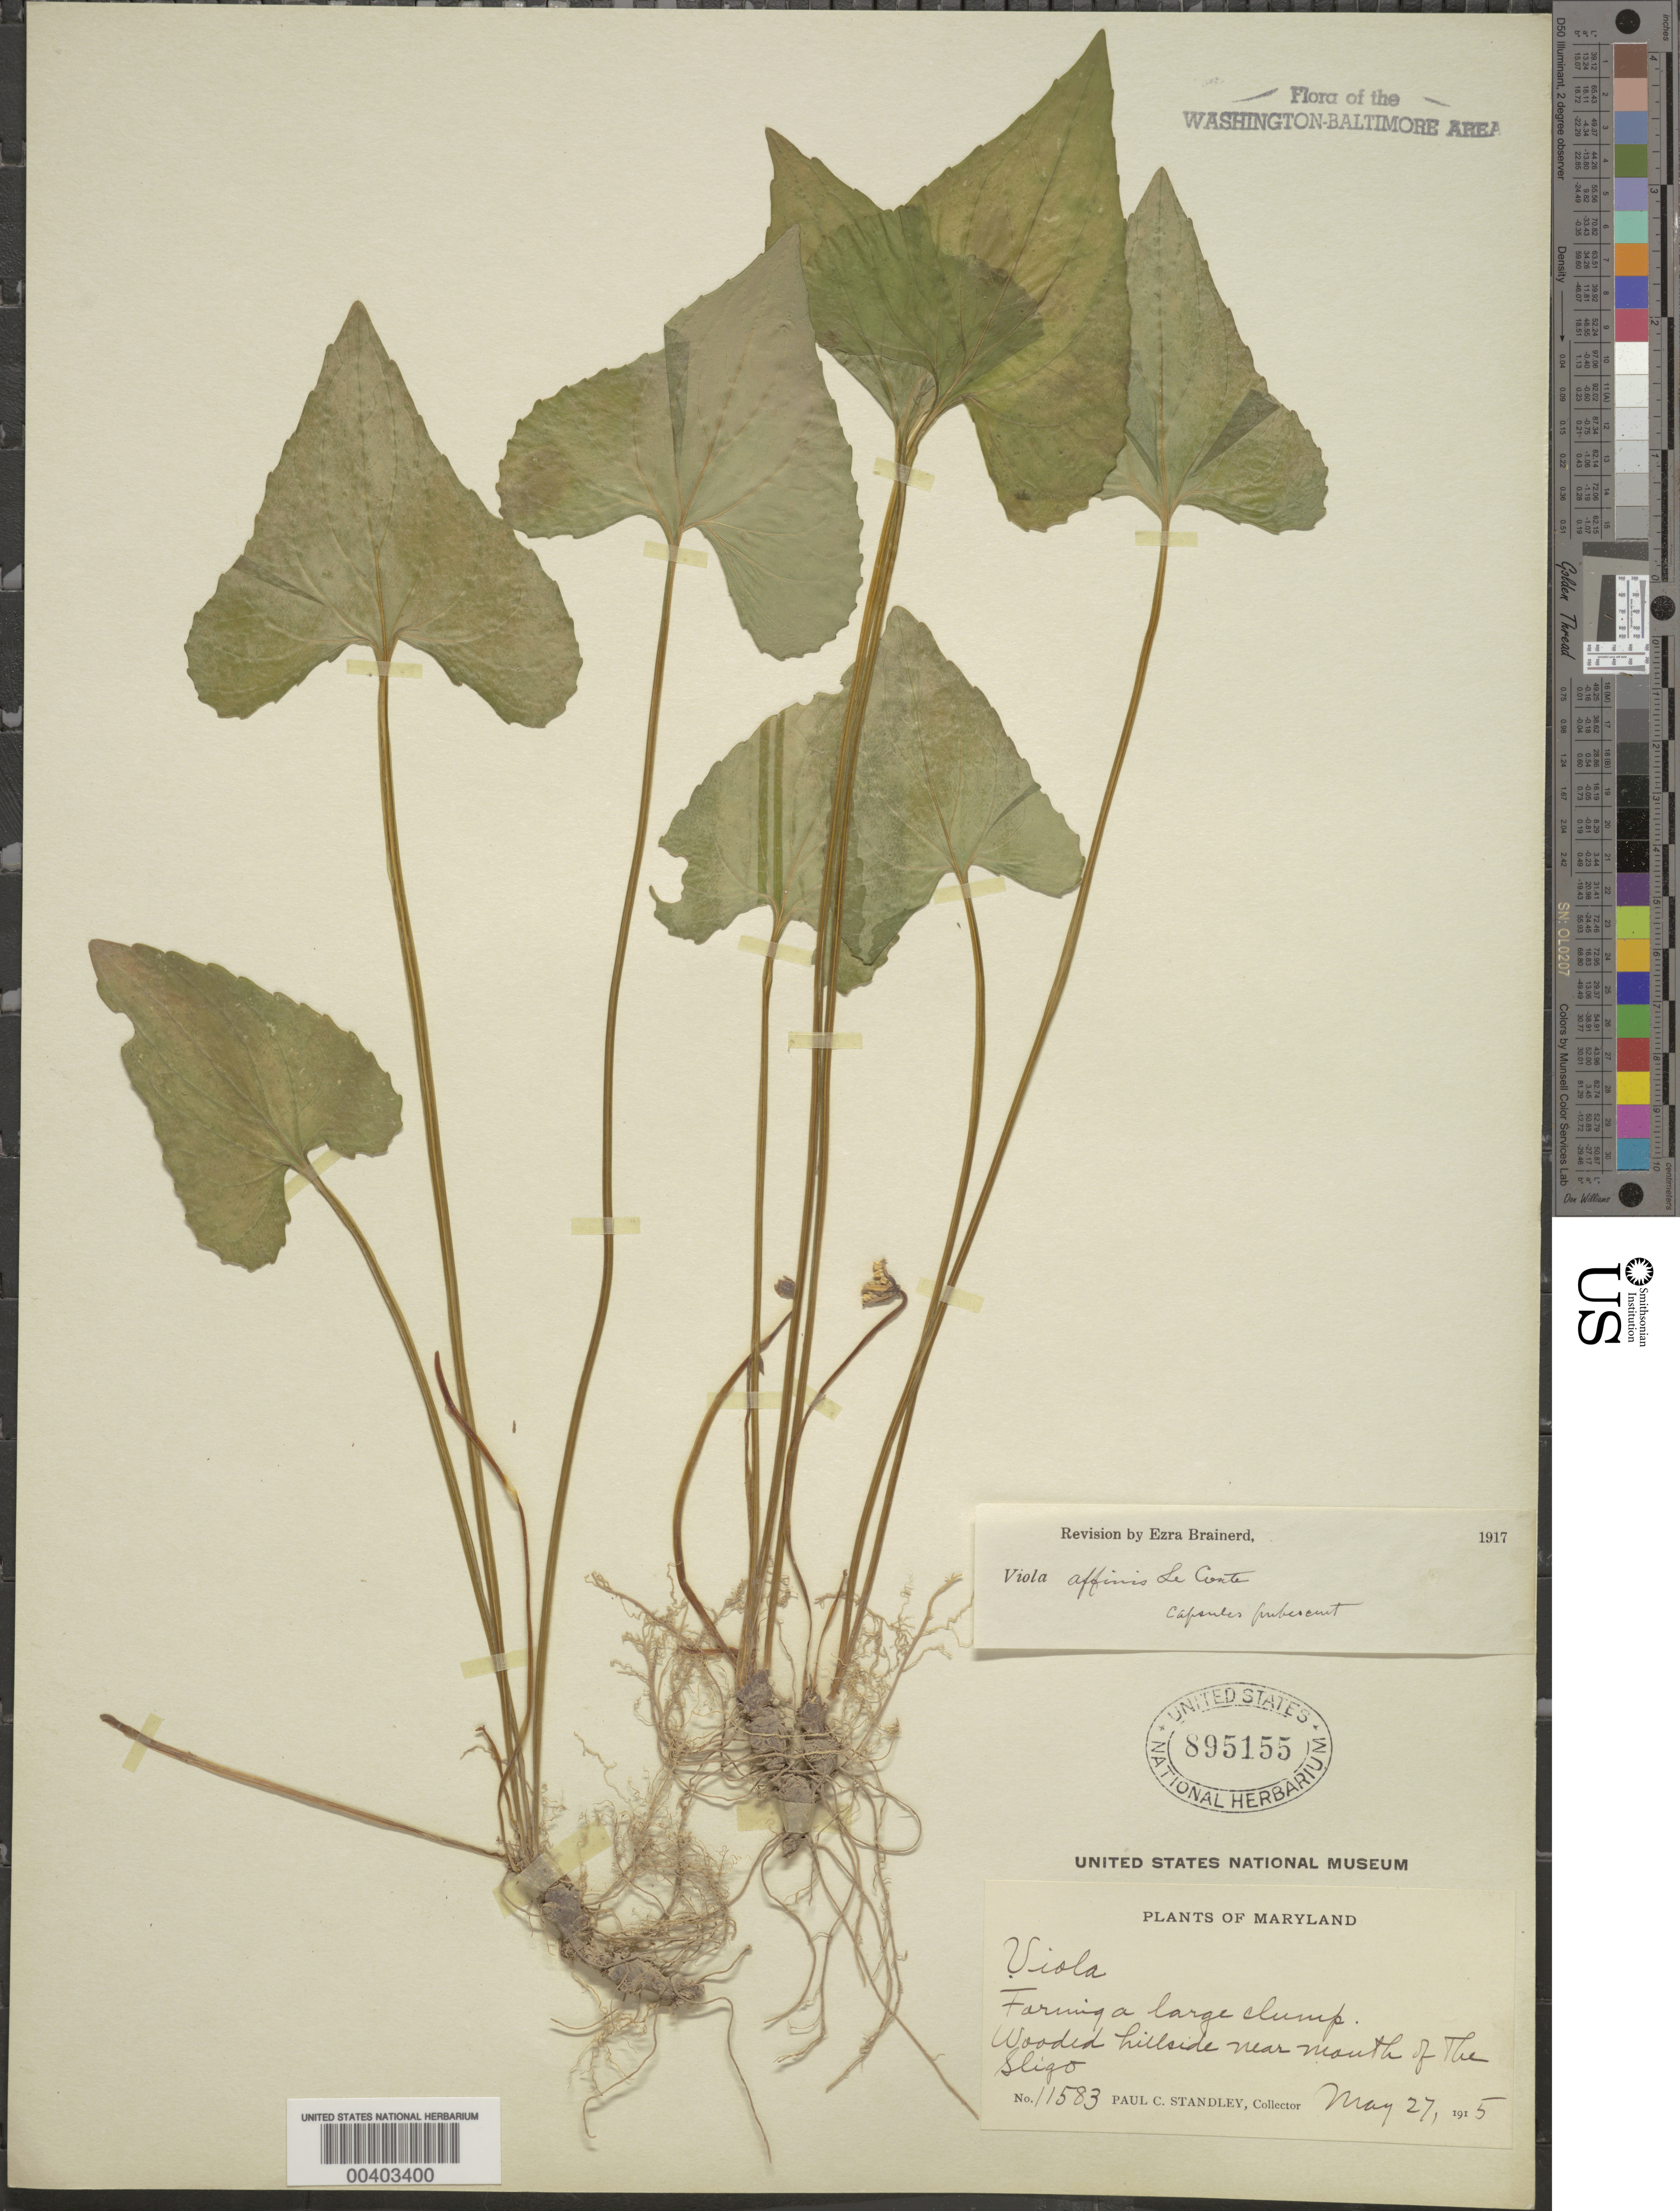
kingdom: Plantae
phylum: Tracheophyta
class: Magnoliopsida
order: Malpighiales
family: Violaceae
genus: Viola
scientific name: Viola sororia var. affinis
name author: (LeConte) McKinney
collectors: P. C. Standley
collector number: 11583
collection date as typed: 27 May 1915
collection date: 1915-05-27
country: United States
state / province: Maryland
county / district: Prince George's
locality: Near mouth of Sligo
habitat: Wooded hillside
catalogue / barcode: US 895155